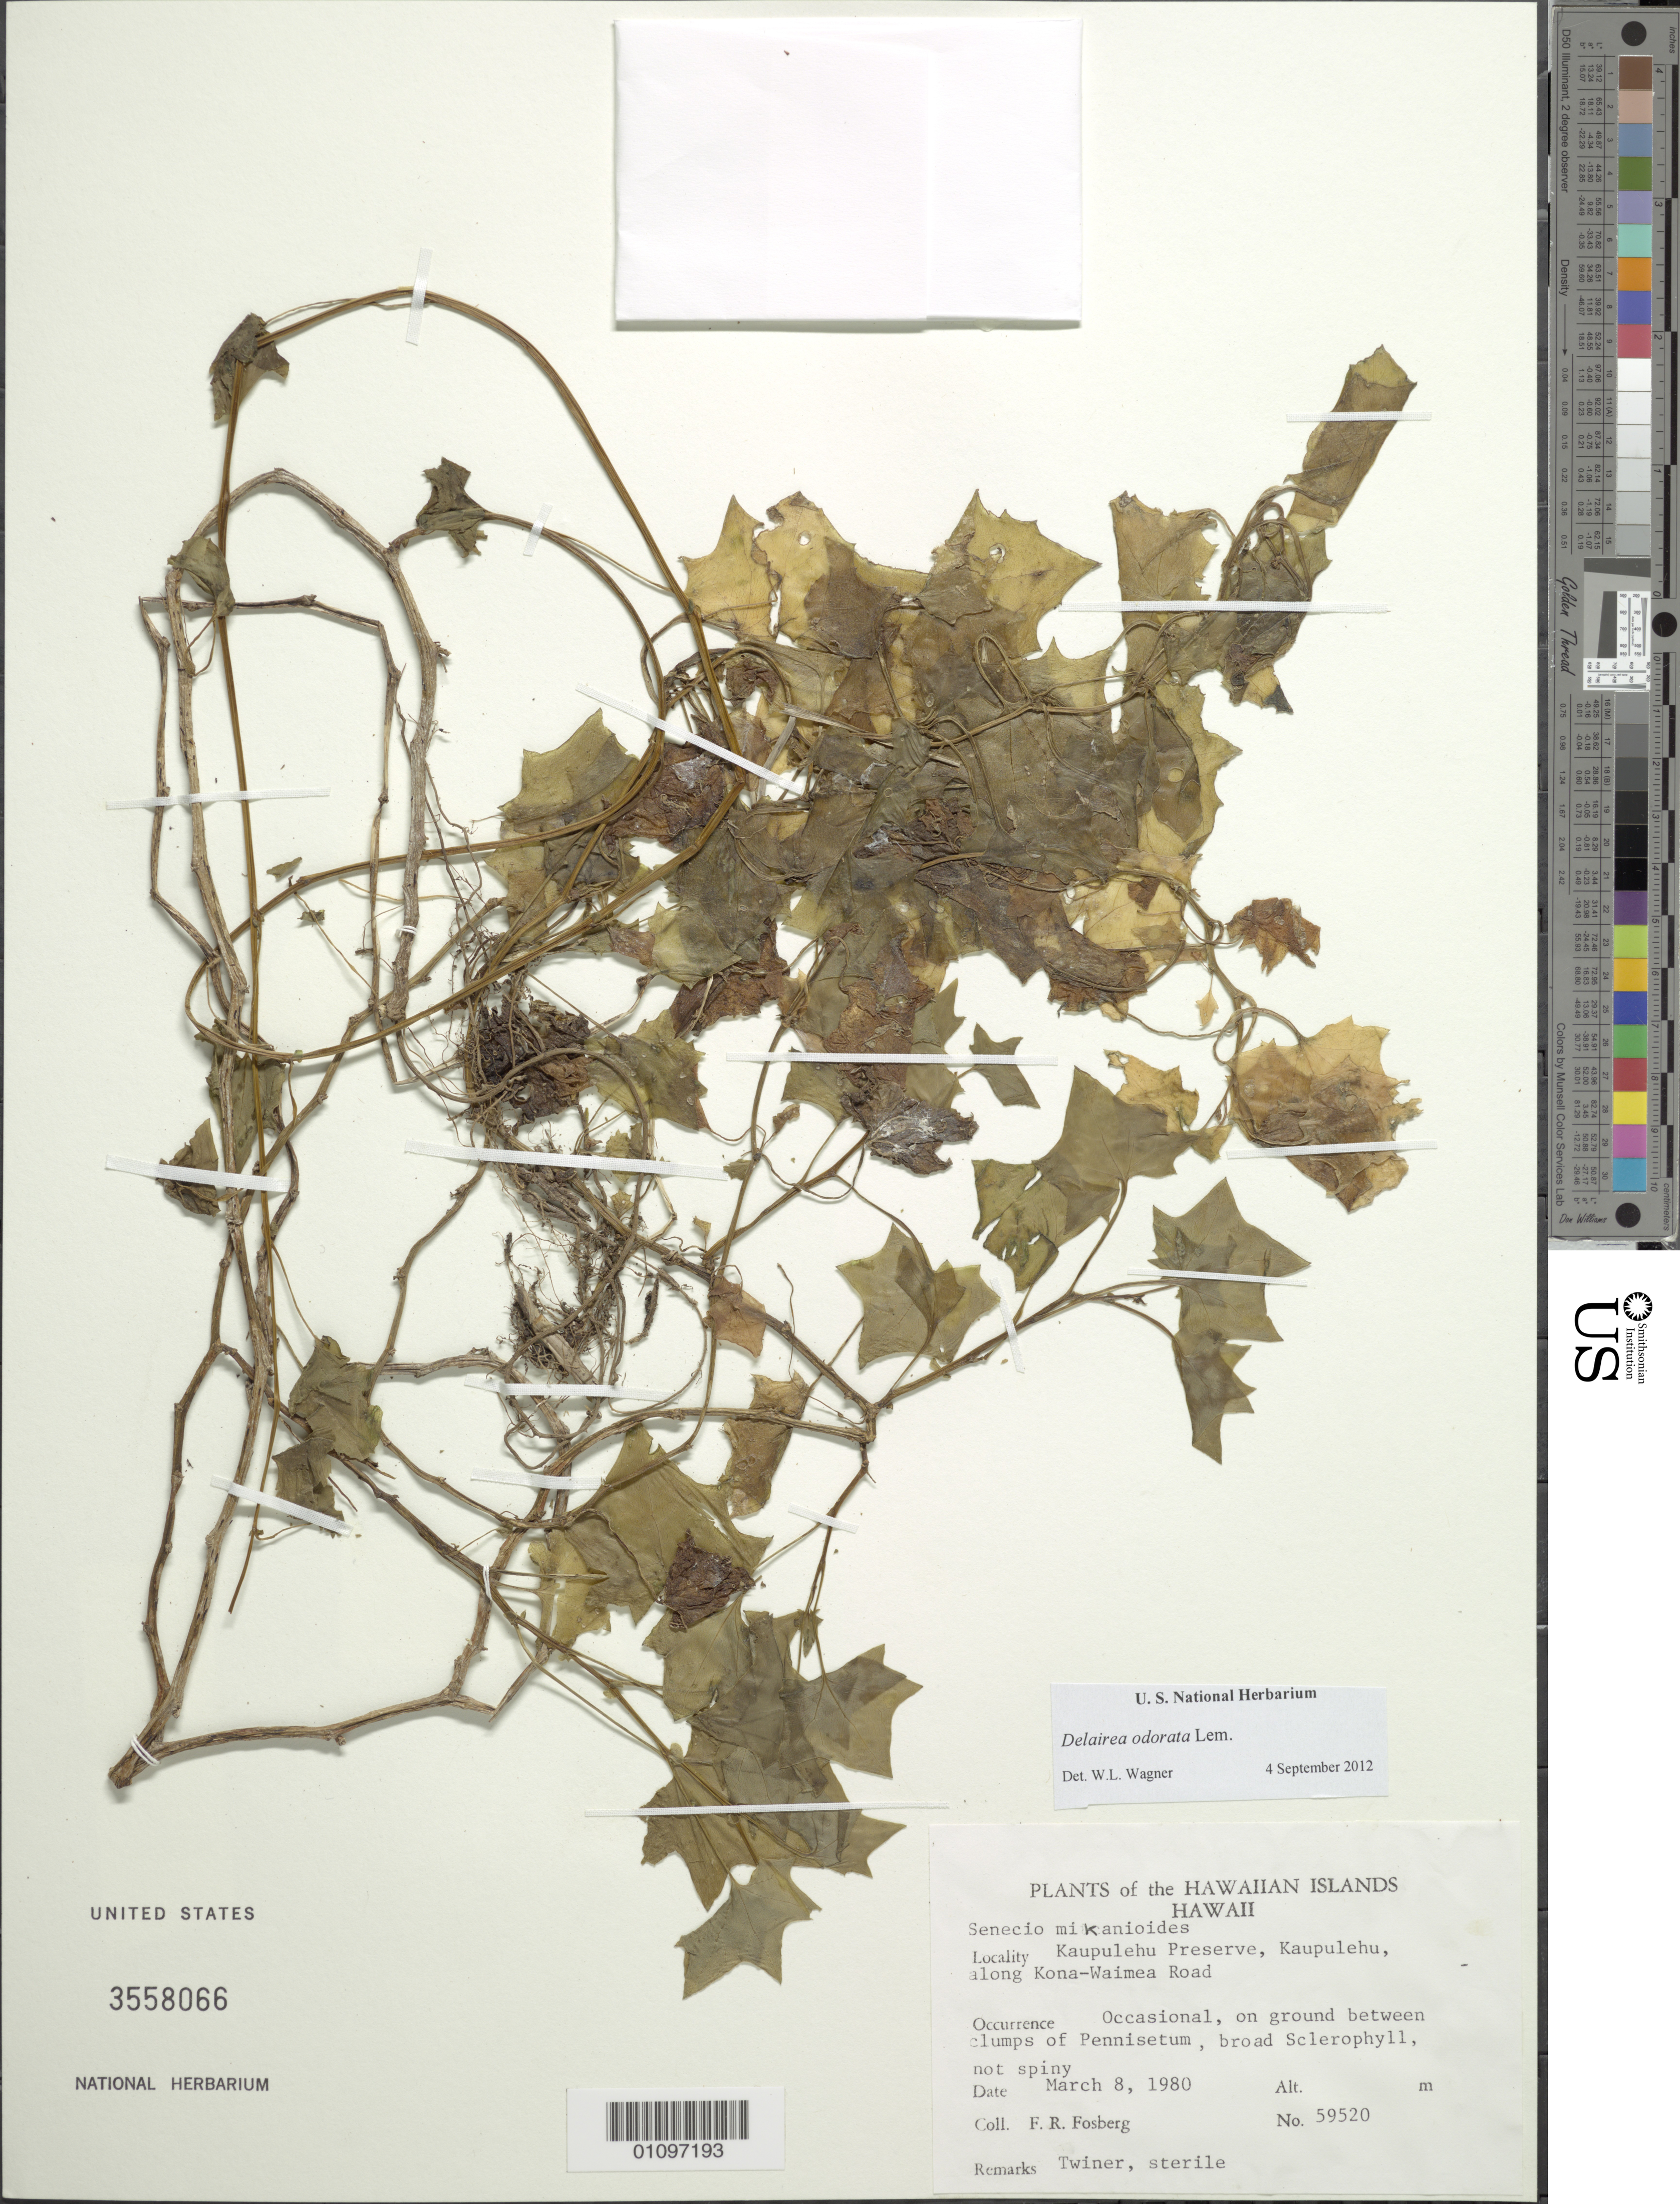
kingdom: Plantae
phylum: Tracheophyta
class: Magnoliopsida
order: Asterales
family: Asteraceae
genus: Delairea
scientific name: Delairea odorata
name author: Lem.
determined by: Wagner, W. L., (BOT), Smithsonian Institution - National Museum of Natural History (UNITED STATES)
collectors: F. R. Fosberg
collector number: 59520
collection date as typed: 8 Mar 1980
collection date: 1980-03-08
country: United States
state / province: Hawaii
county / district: Hawaii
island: Hawaii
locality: Kaupulehu Preserve, Kaupulehu, along Kona-Waimea Road.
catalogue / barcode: US 3558066